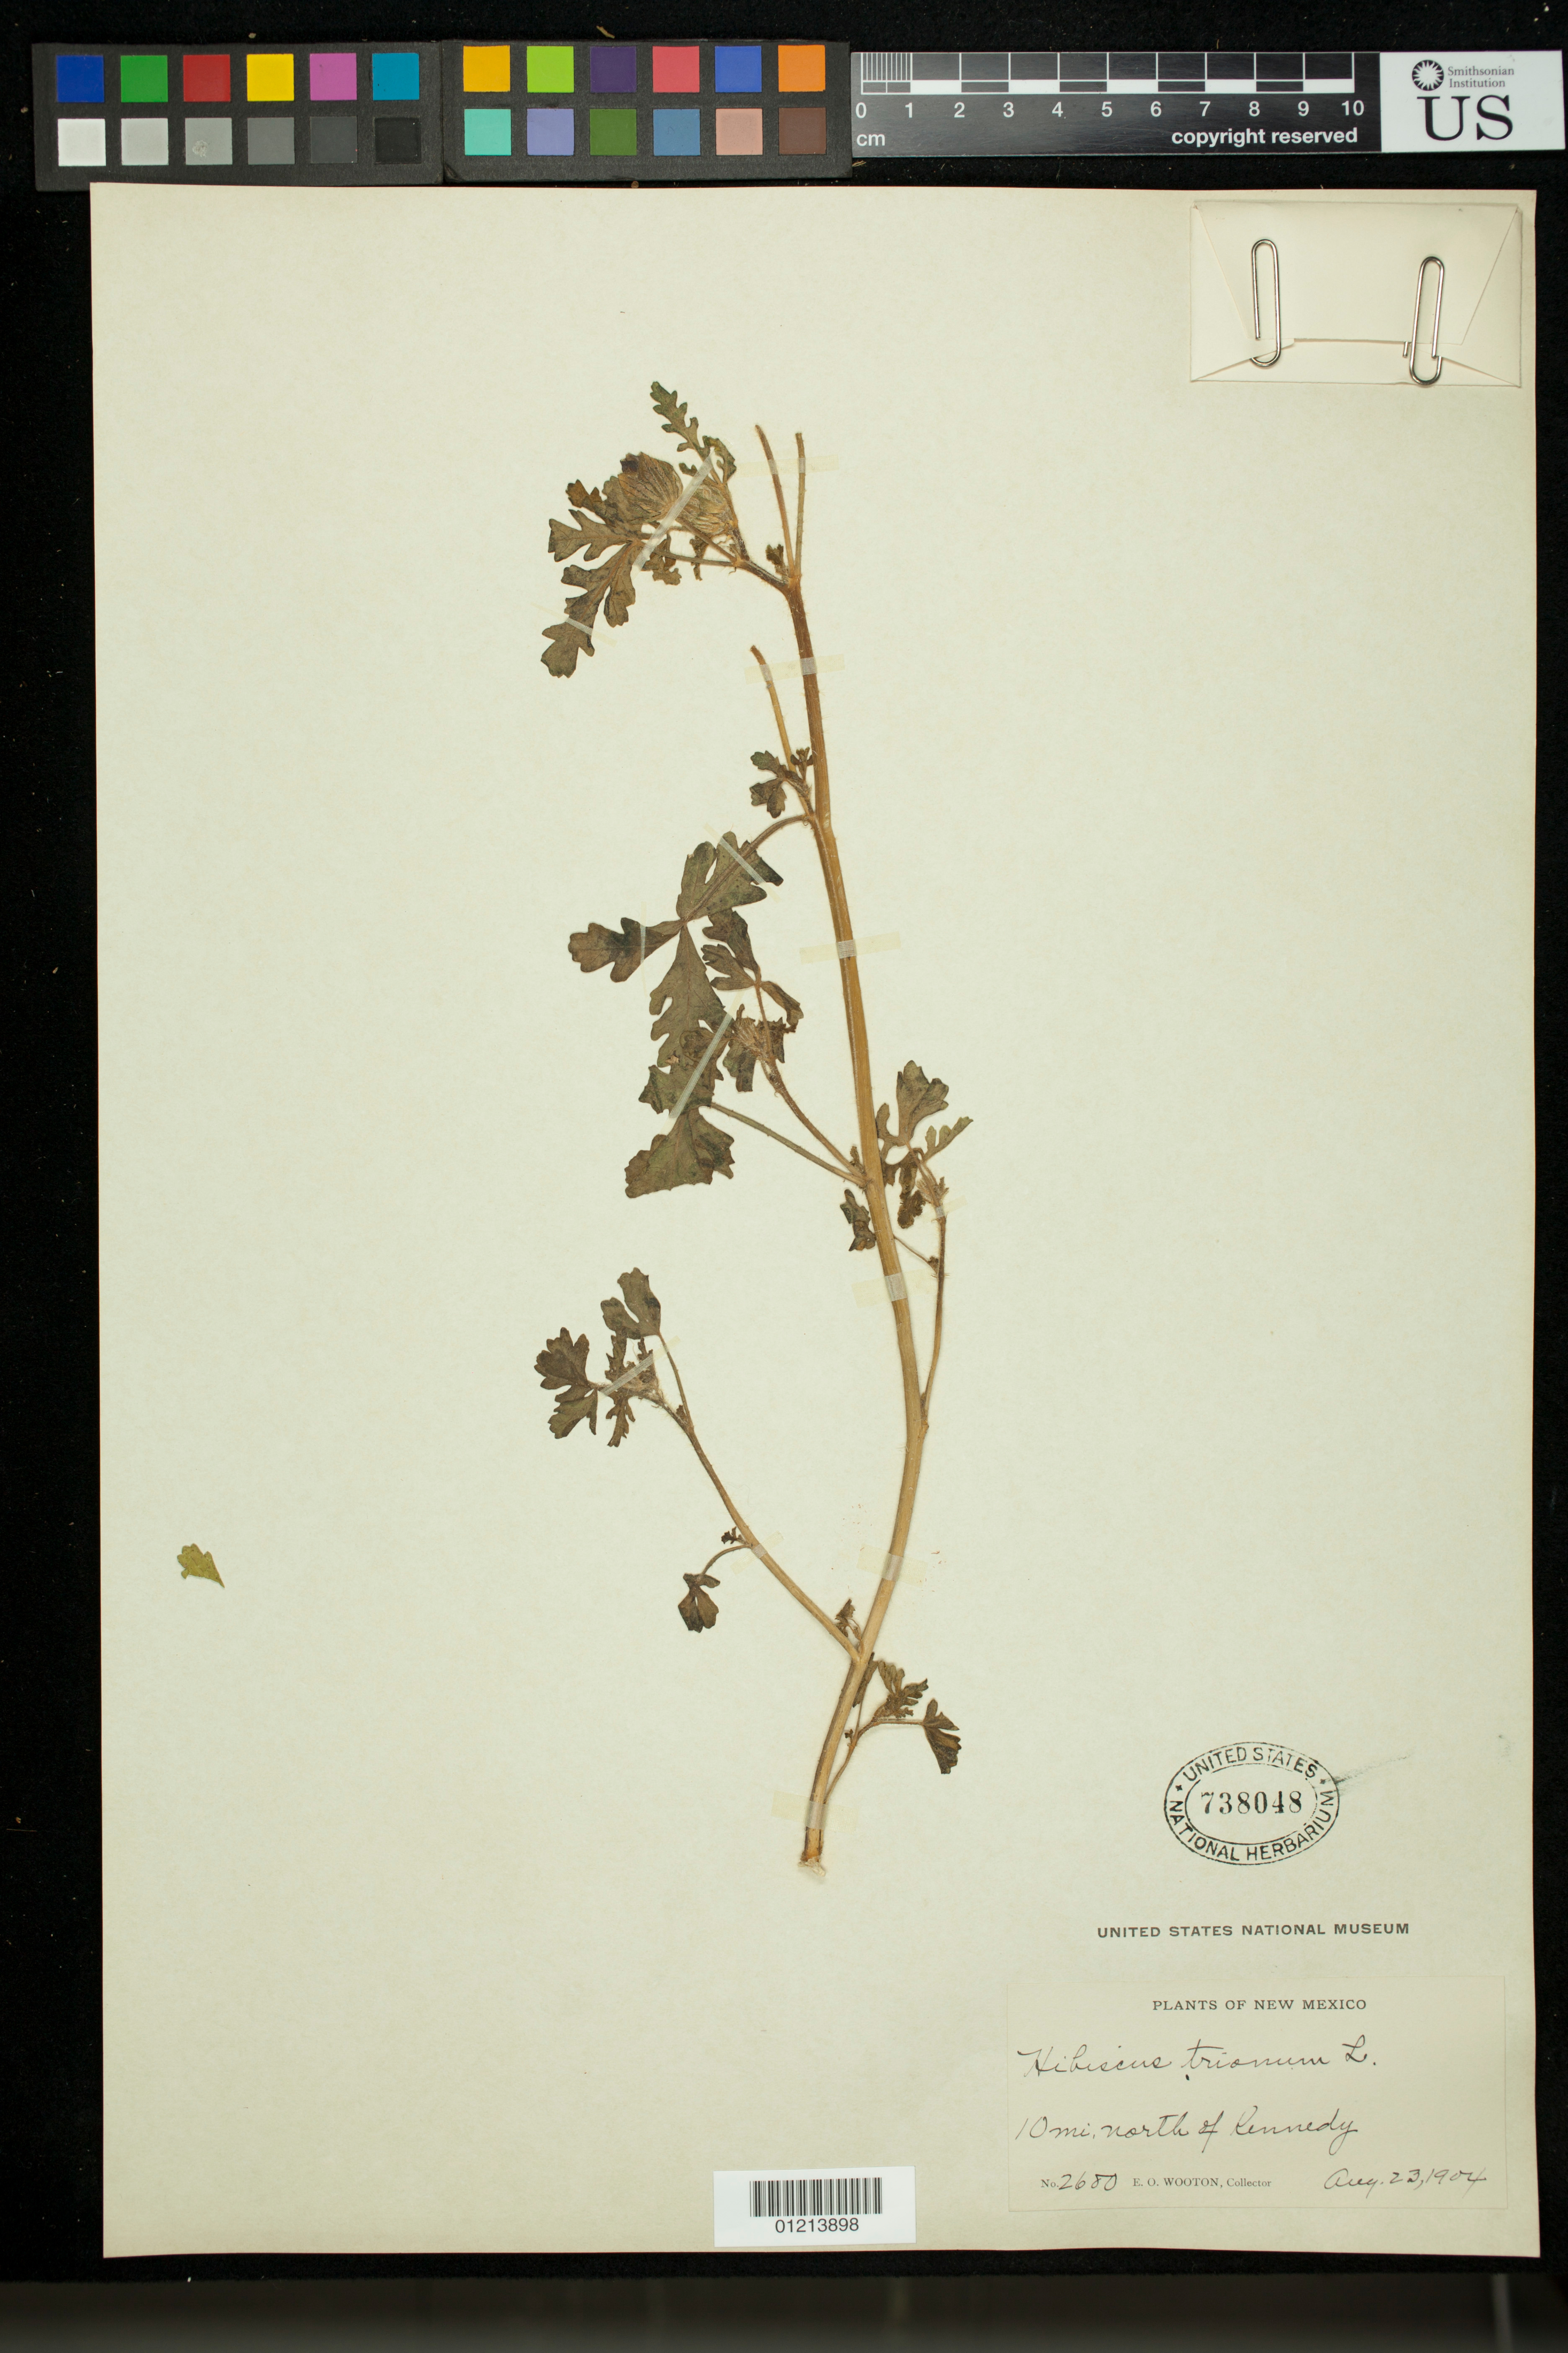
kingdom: Plantae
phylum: Tracheophyta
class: Magnoliopsida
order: Malvales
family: Malvaceae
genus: Hibiscus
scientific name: Hibiscus trionum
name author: L.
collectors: E. O. Wooton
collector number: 2680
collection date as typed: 23 Aug 1904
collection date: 1904-08-23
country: United States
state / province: New Mexico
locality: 10 mi. north of Kennedy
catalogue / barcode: US 738048